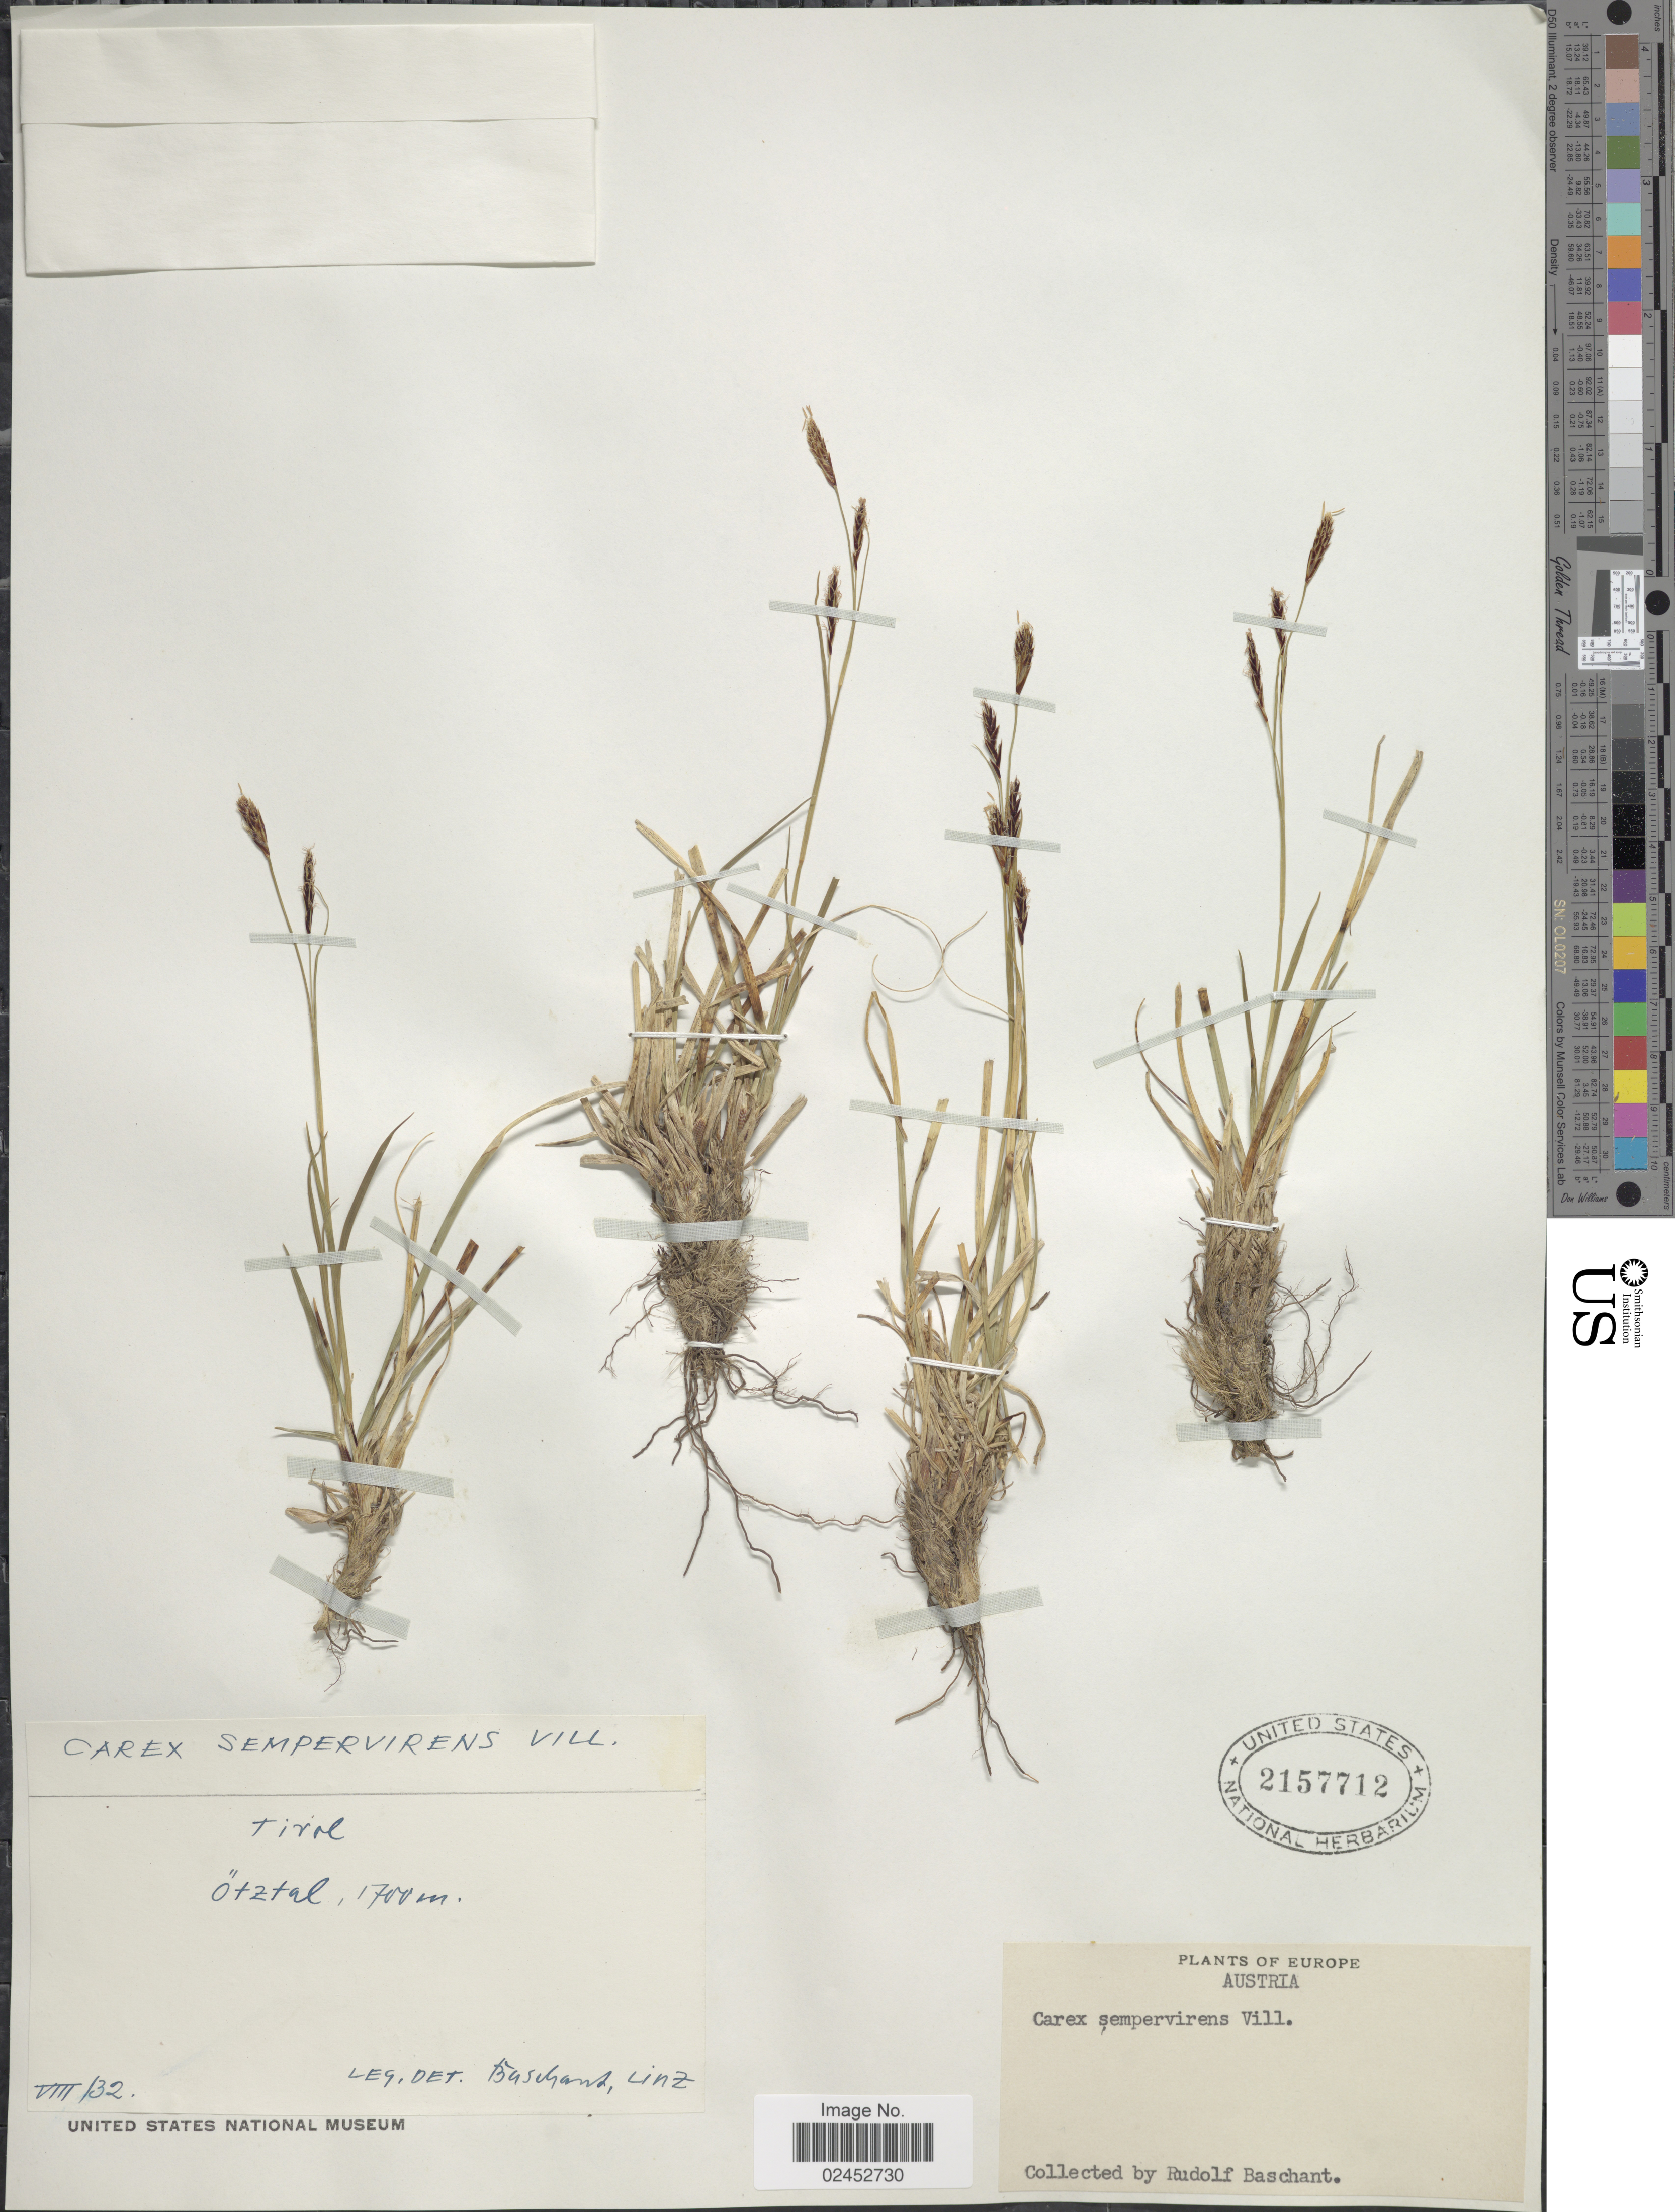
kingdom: Plantae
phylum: Tracheophyta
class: Liliopsida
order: Poales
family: Cyperaceae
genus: Carex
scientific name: Carex sempervirens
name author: Vill.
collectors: R. Baschant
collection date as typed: Transcribed d/m/y: /8/32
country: Austria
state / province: Tirol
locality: Ötztal.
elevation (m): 1700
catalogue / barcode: US 2157712